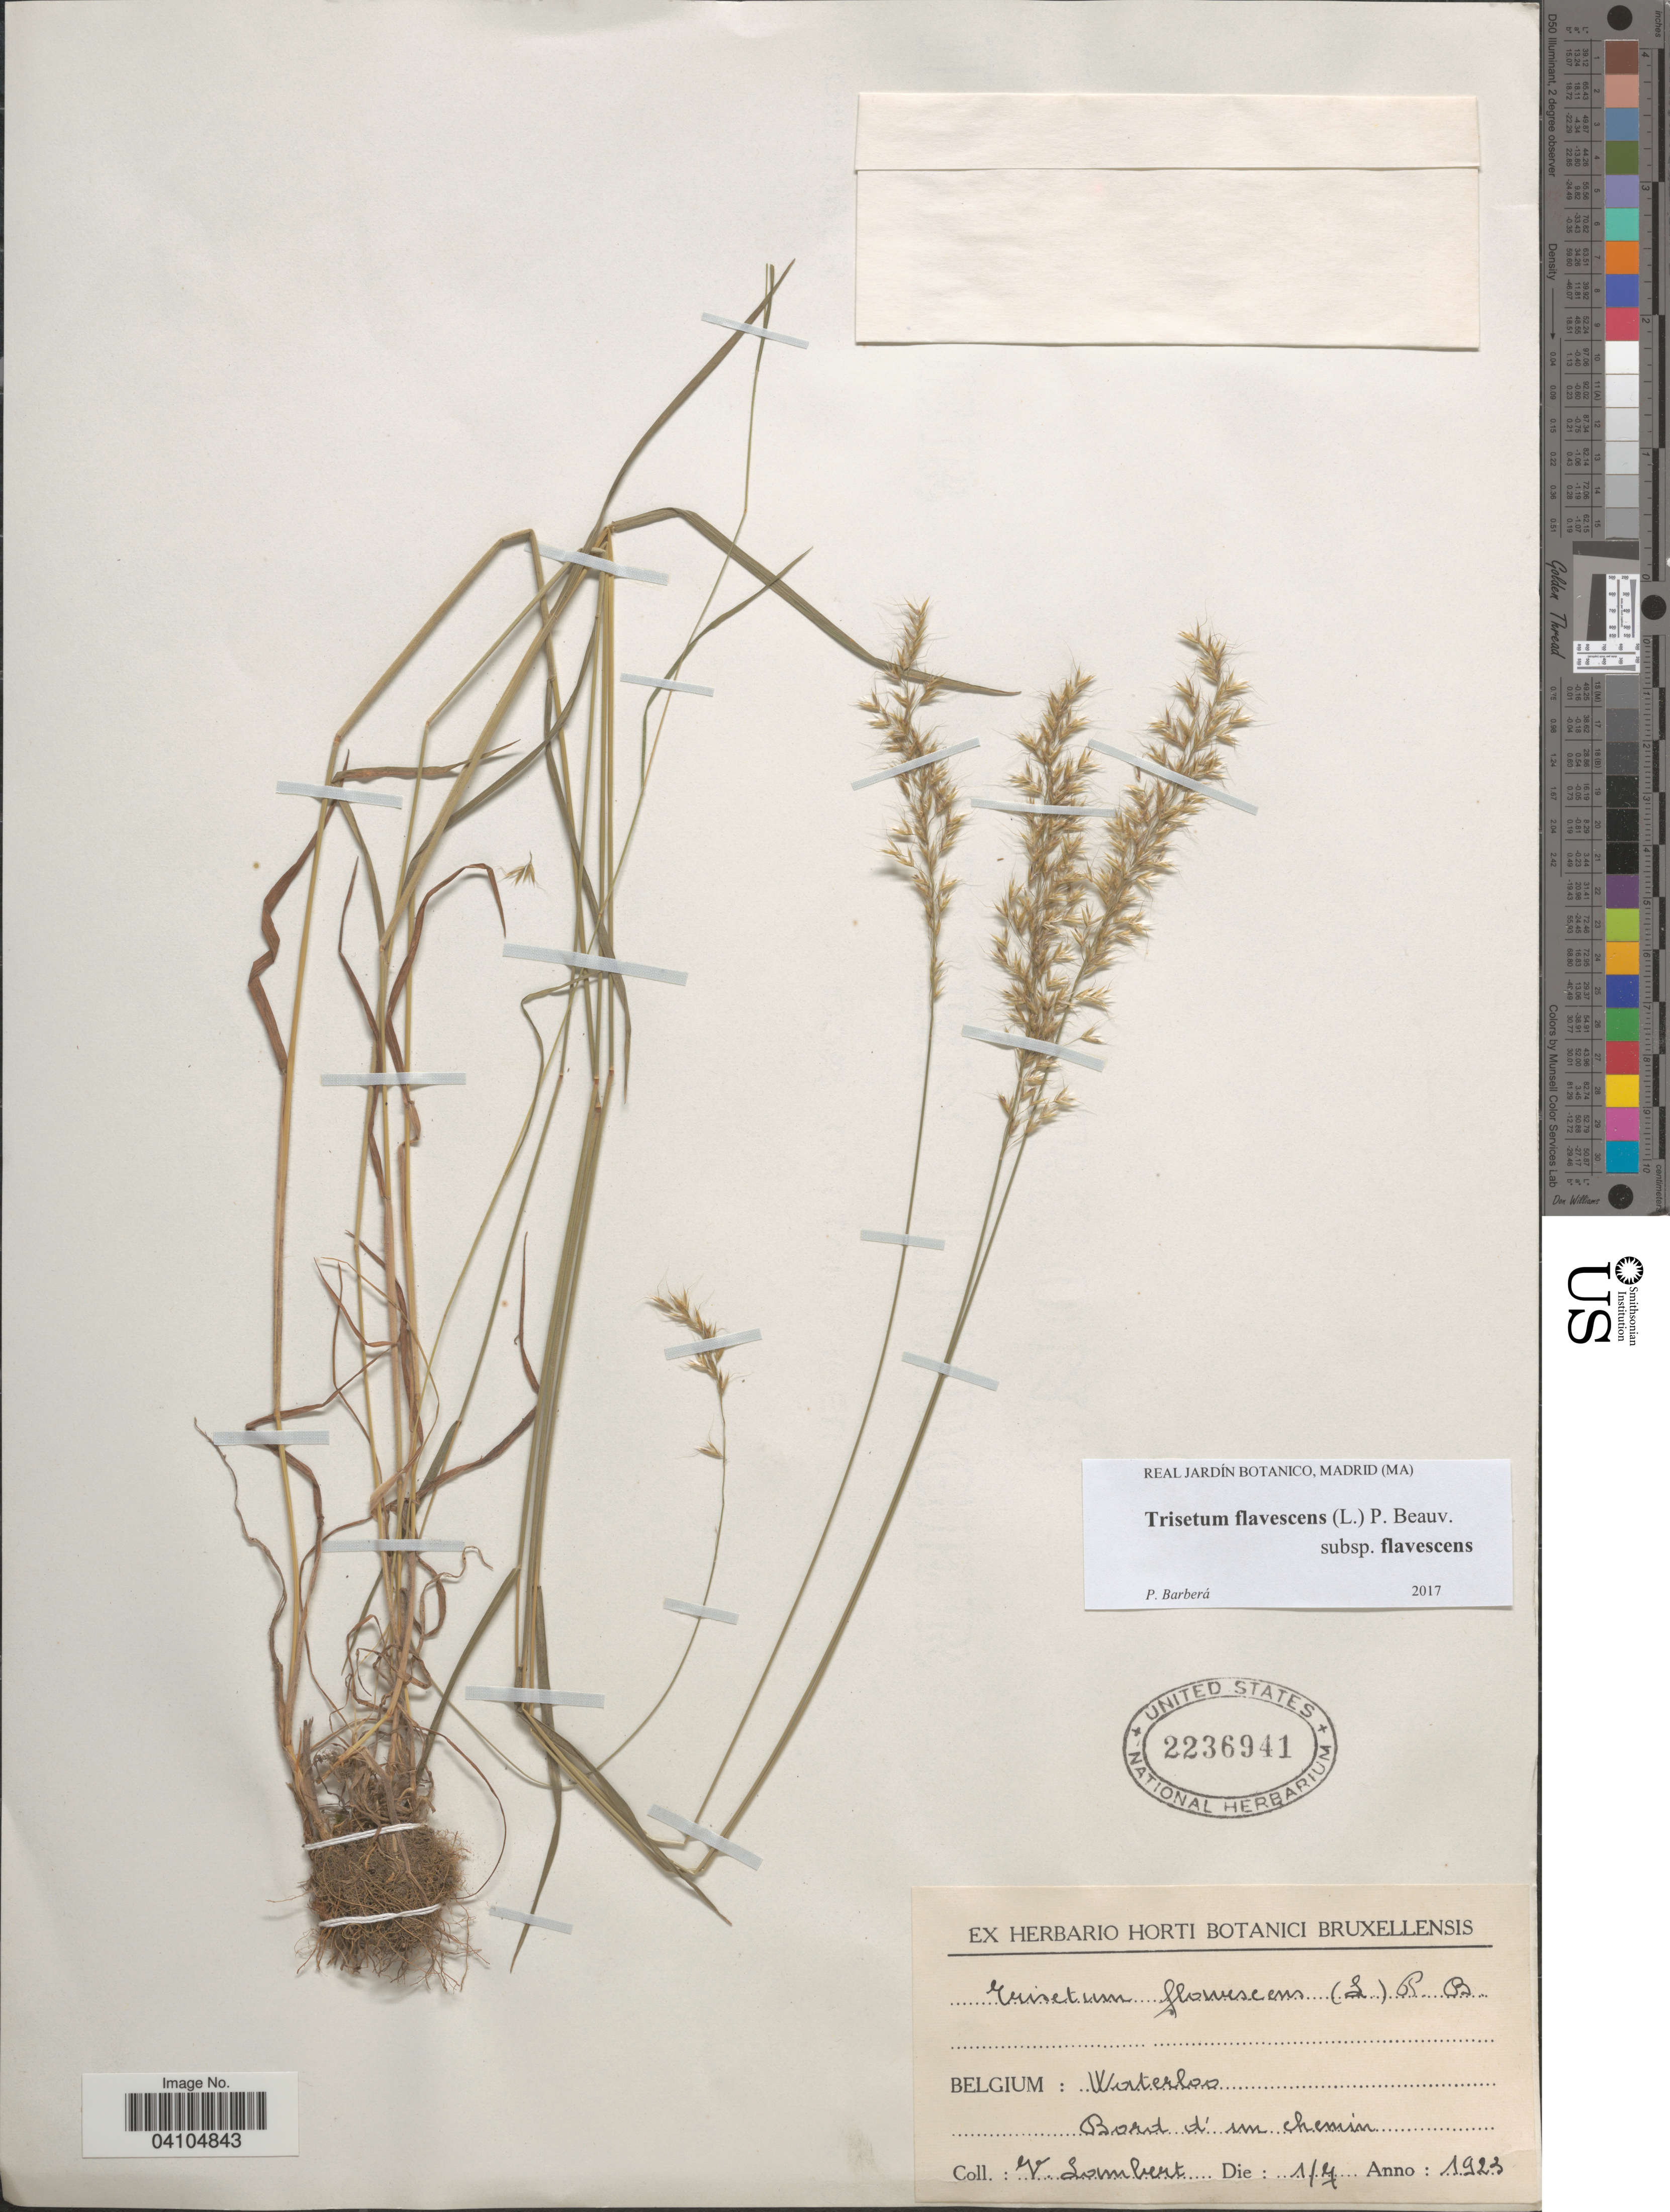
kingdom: Plantae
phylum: Tracheophyta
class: Liliopsida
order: Poales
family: Poaceae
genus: Trisetum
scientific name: Trisetum flavescens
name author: (L.) P. Beauv.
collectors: V. Lombert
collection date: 1923-07-01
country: Belgium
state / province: Wallonia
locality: Waterloo. Bord d'un chemin.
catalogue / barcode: US 2236941